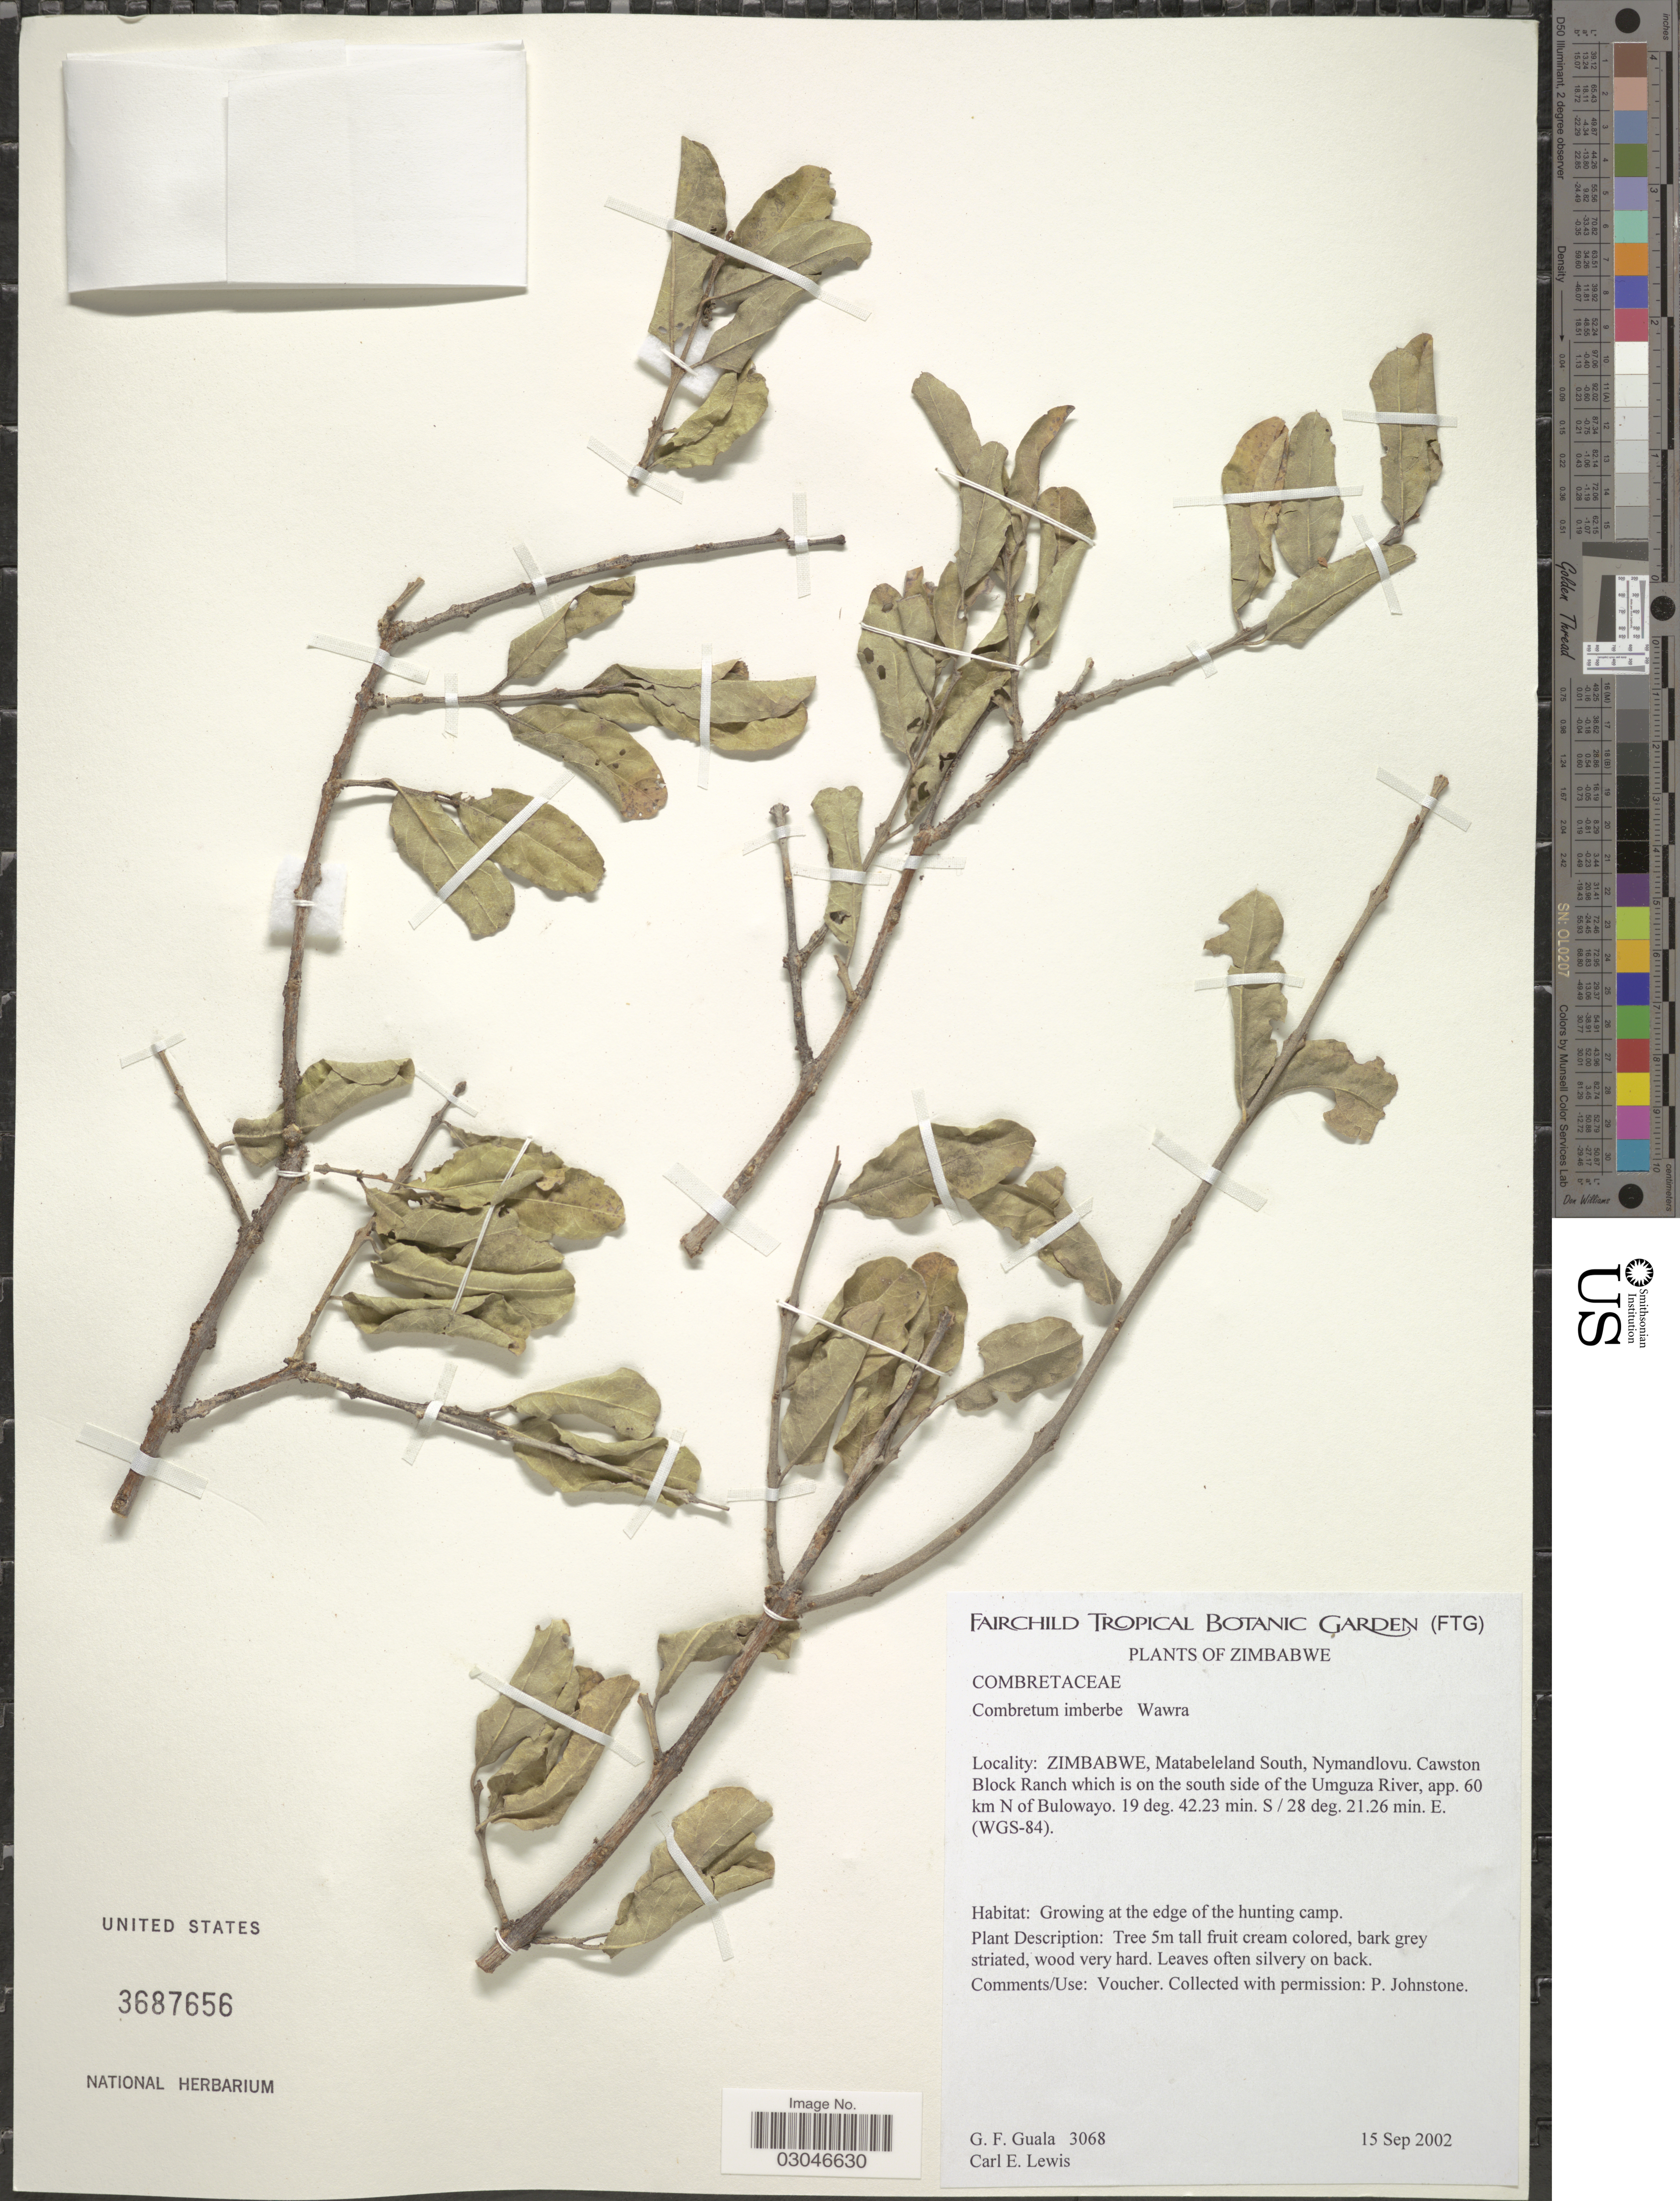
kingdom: Plantae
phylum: Tracheophyta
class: Magnoliopsida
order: Myrtales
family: Combretaceae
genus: Combretum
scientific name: Combretum imberbe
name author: Wawra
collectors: G. Guala & C. Lewis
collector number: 3068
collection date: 2002-09-15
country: Zimbabwe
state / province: Matabeleland South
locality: Nymandlovu. Cawston Block Ranch which is on the south side of the Umguza River, app. 60 km N of Bulowayo. (WGS-84).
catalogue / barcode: US 3687656